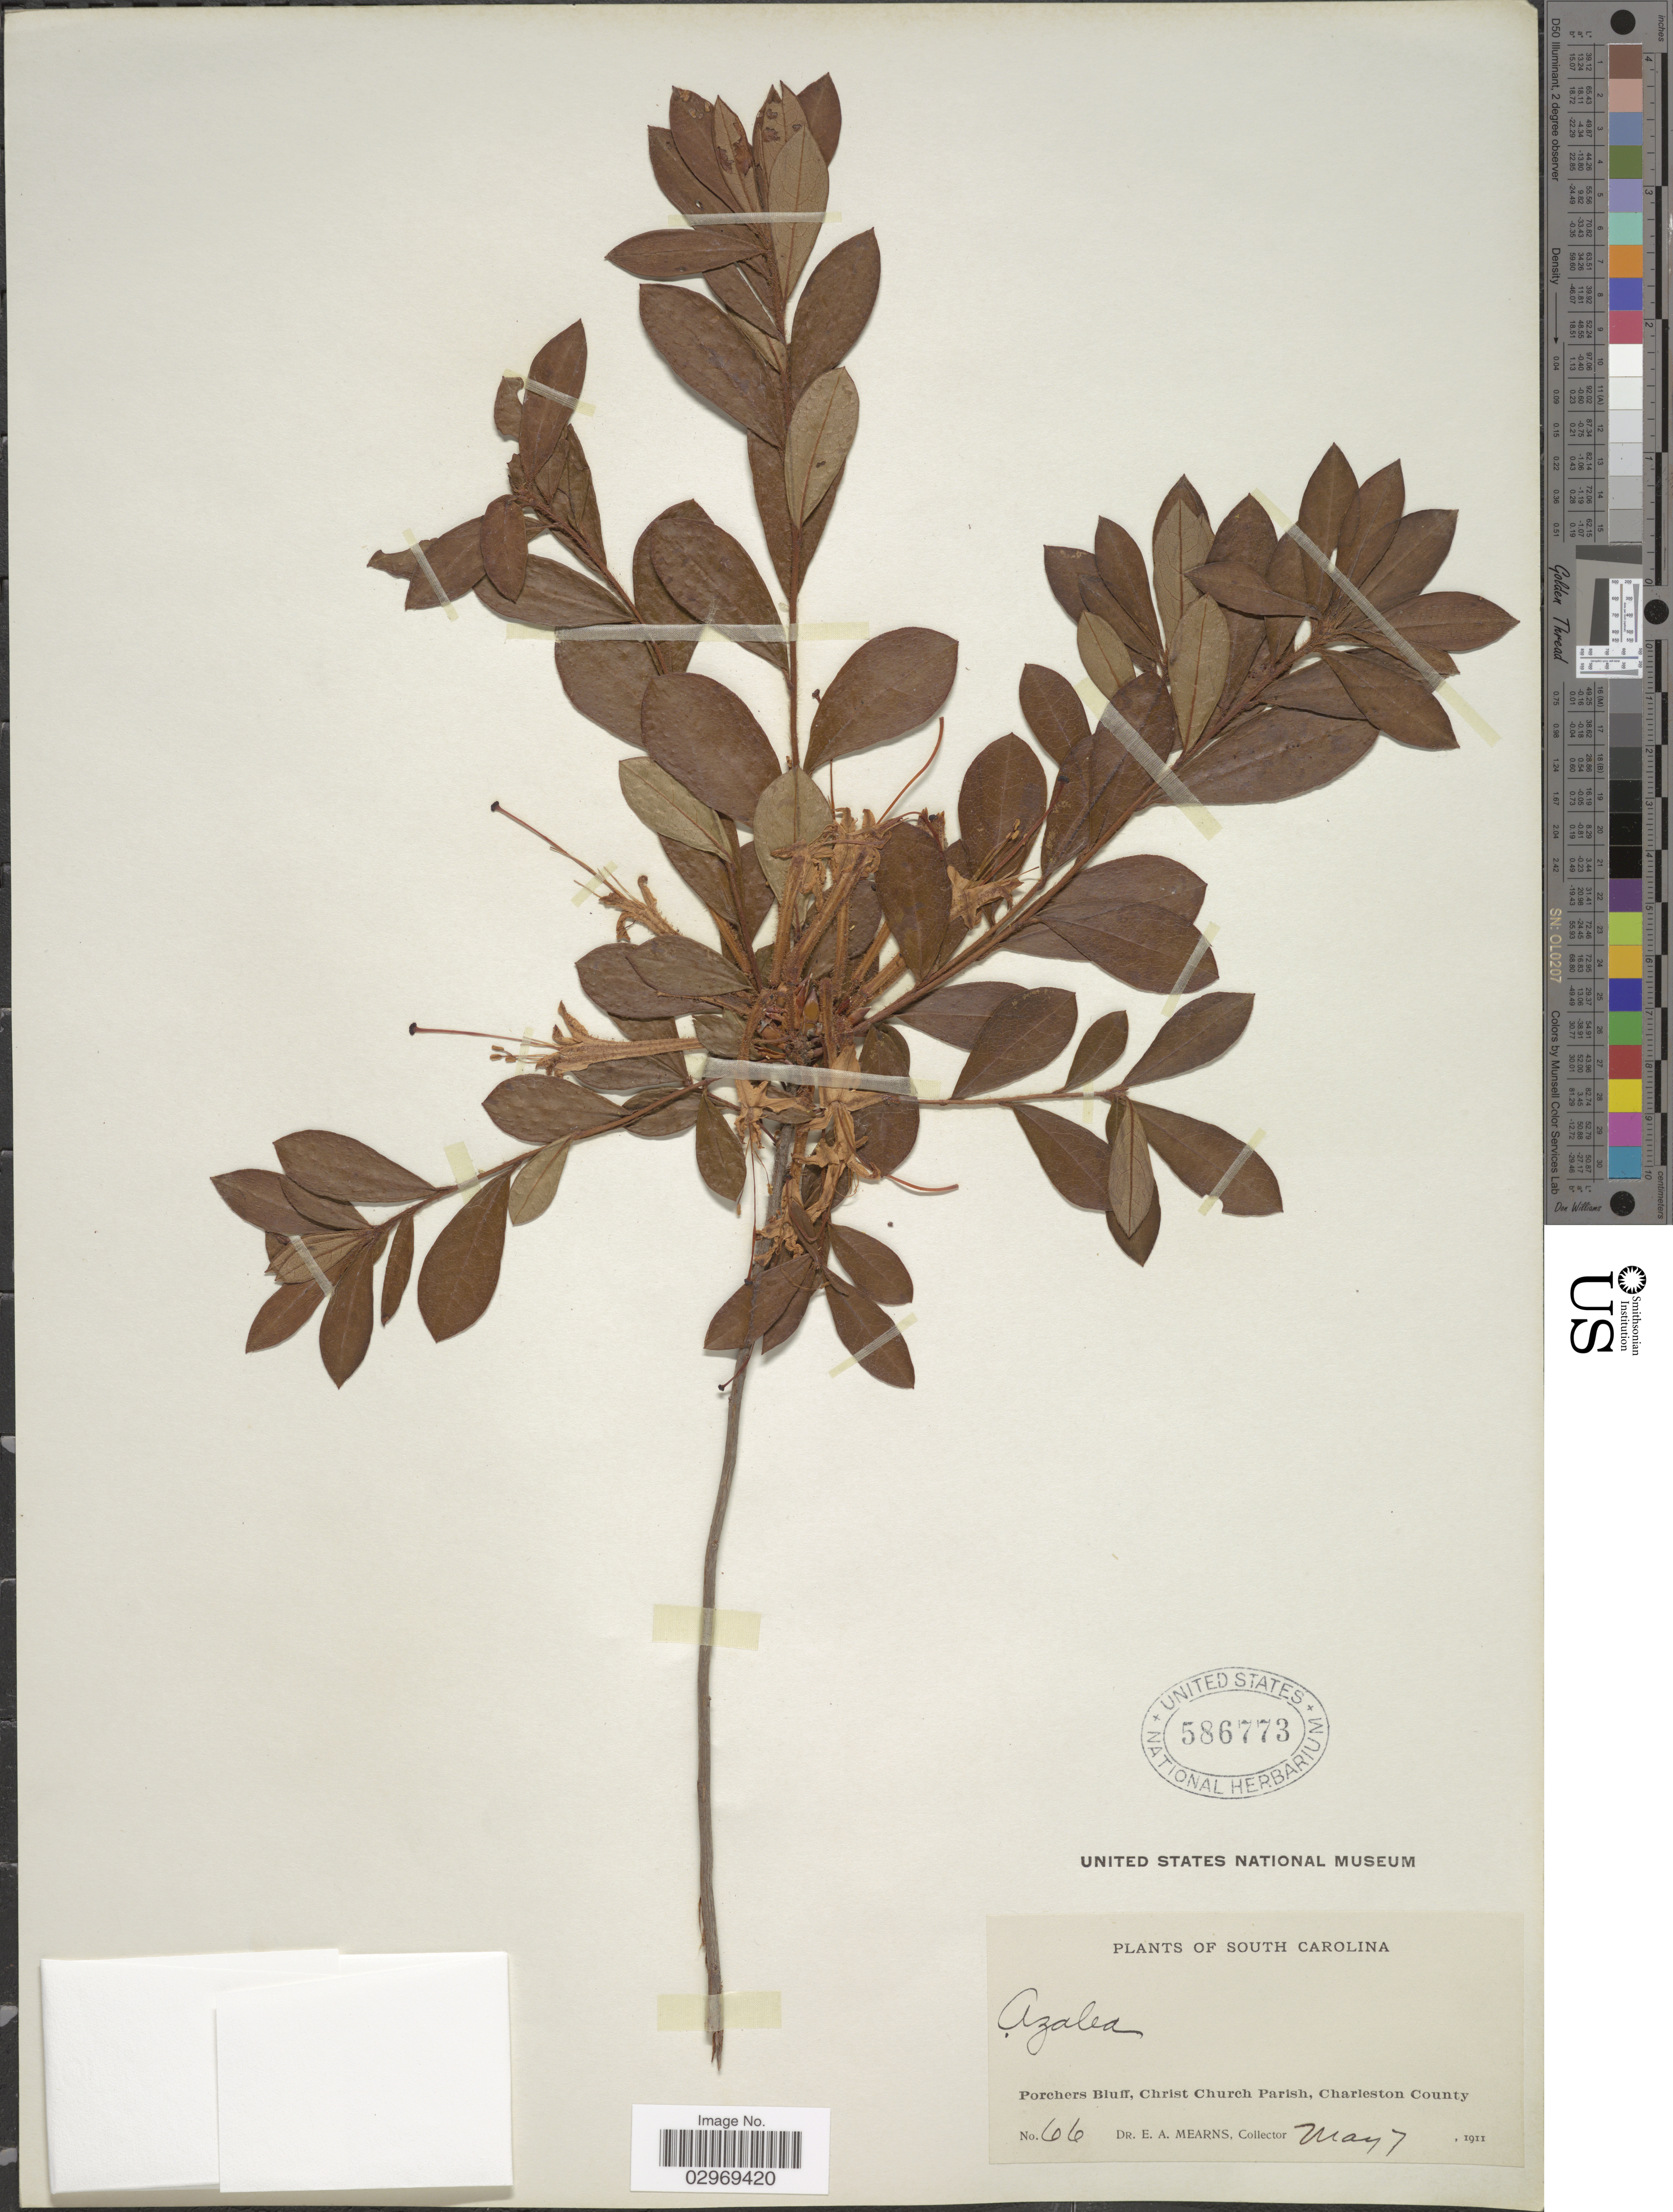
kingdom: Plantae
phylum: Tracheophyta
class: Magnoliopsida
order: Ericales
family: Ericaceae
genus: Rhododendron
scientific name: Rhododendron viscosum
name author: (L.) Torr.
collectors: E. A. Mearns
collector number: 66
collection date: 1911-05-07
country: United States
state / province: South Carolina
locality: Porchers Bluff, Christ Church Parish, Charleston County.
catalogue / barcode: US 586773